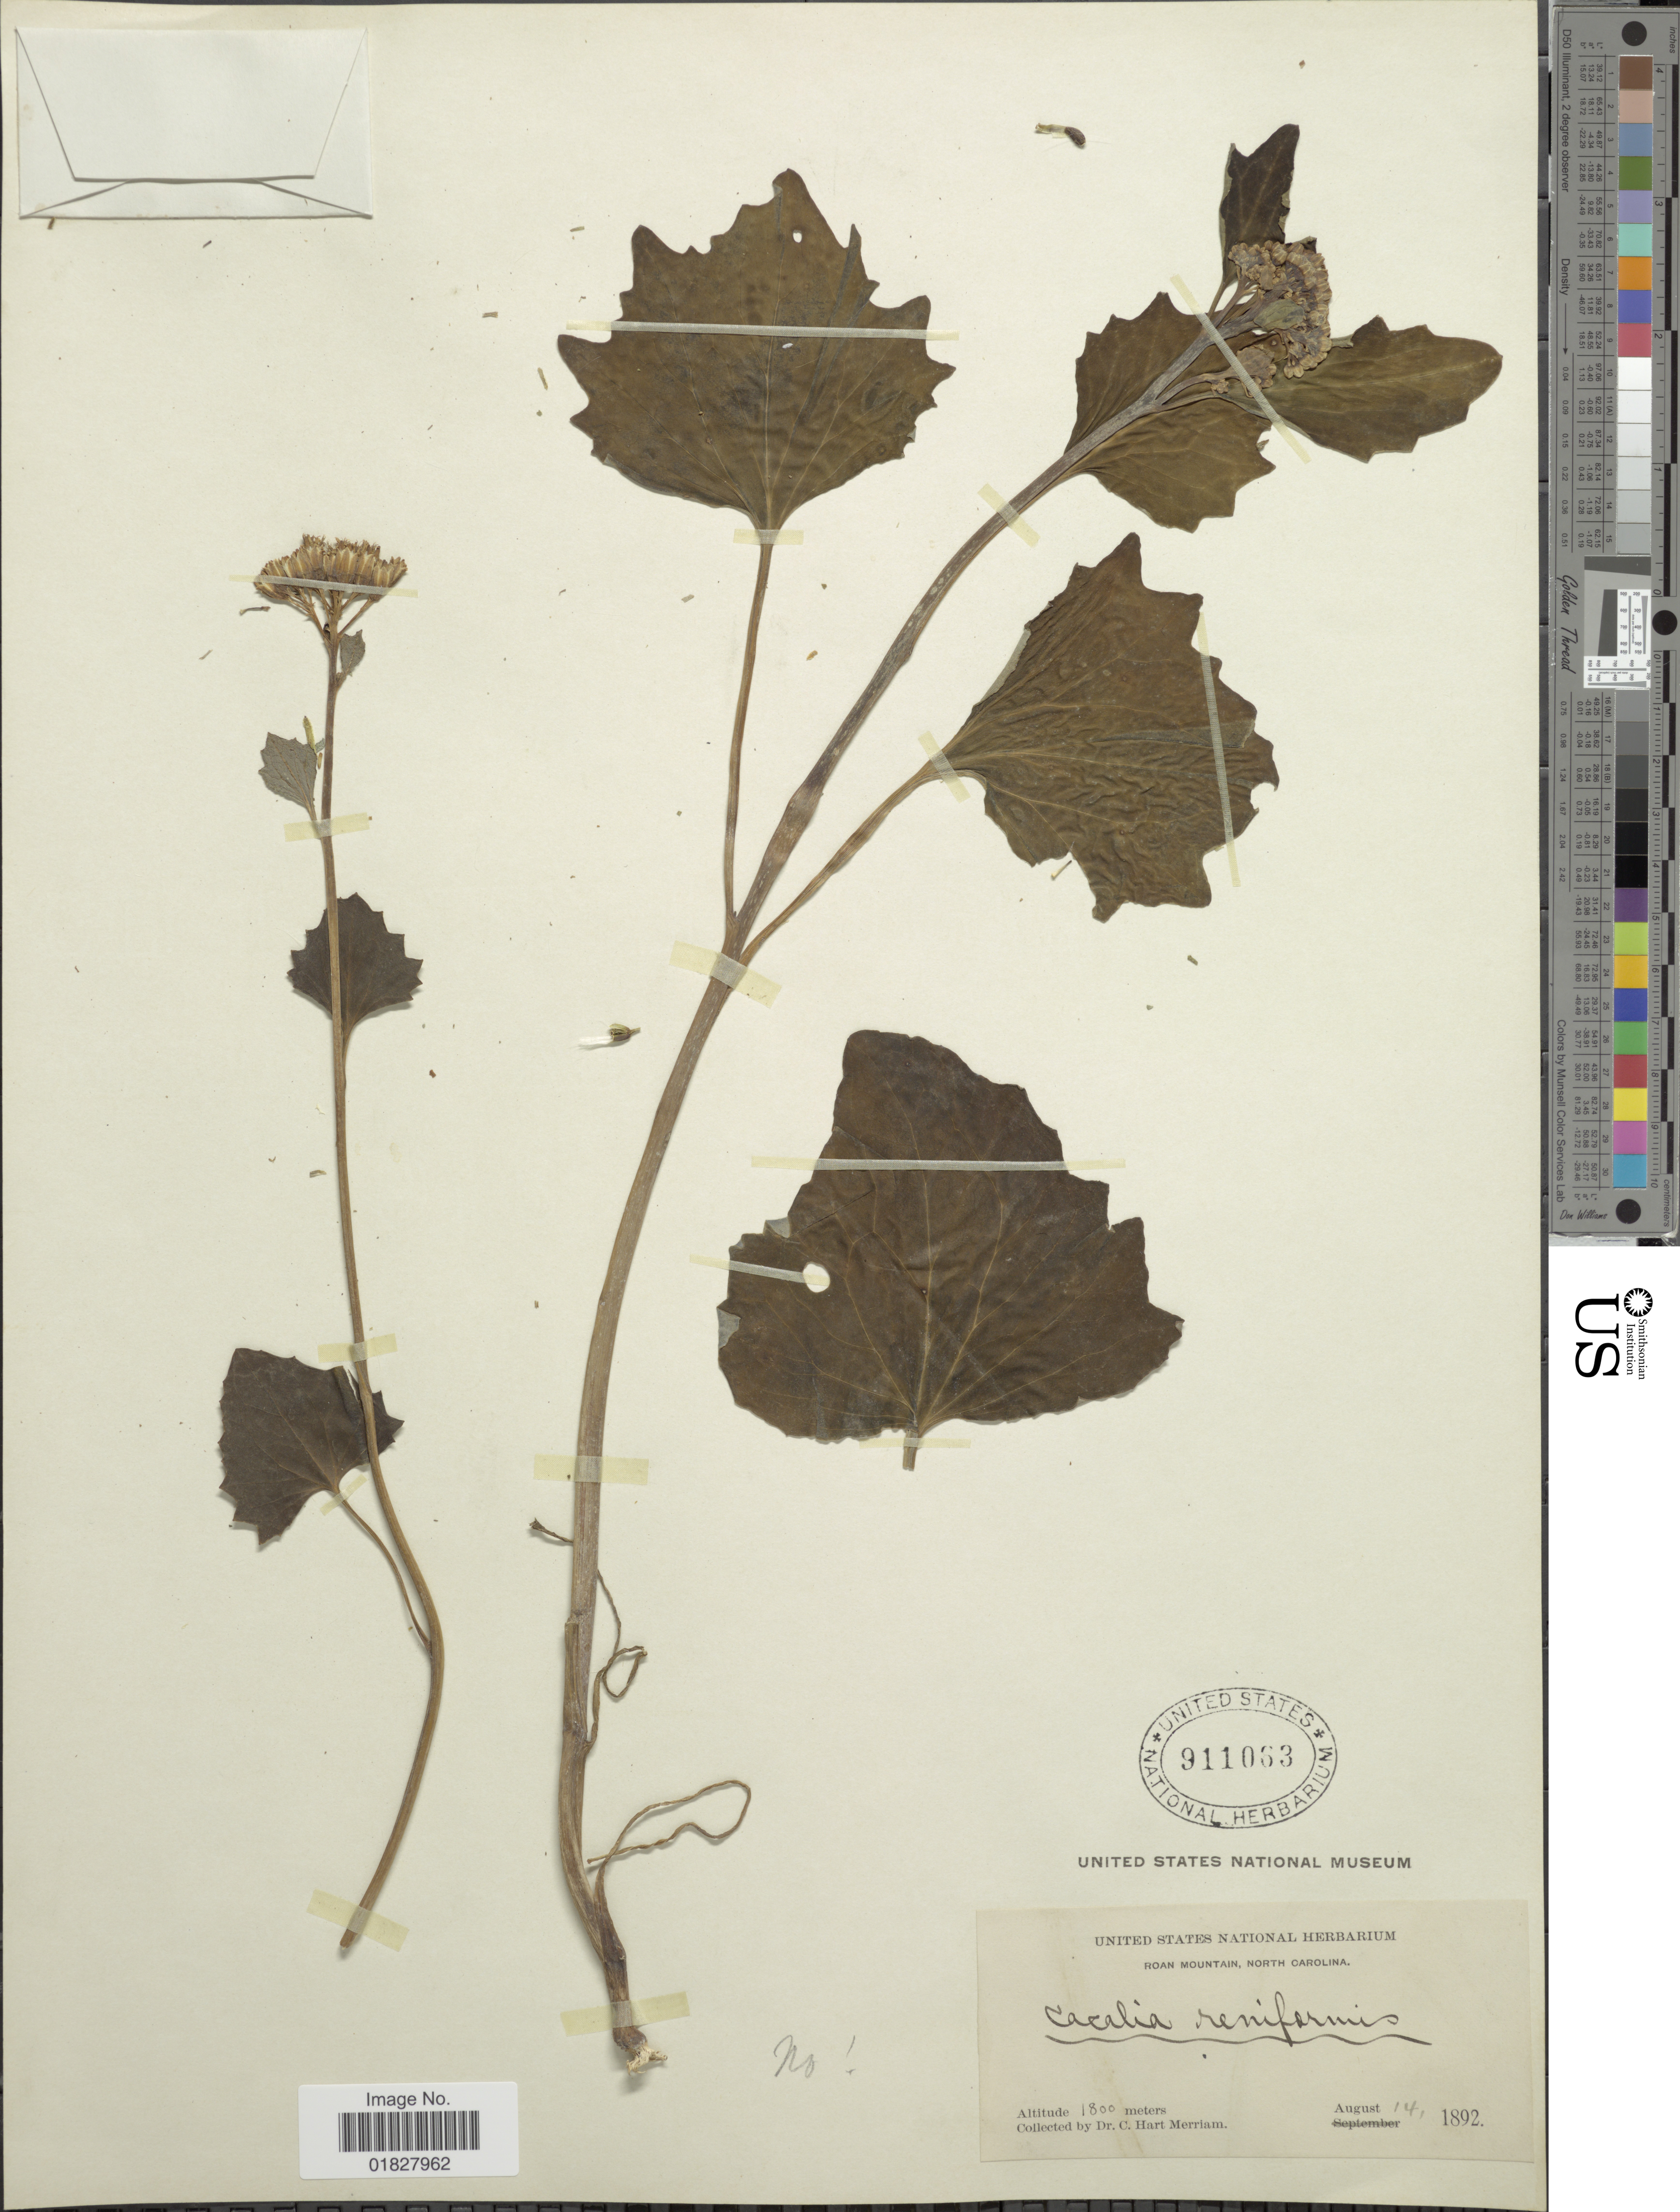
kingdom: Plantae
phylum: Tracheophyta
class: Magnoliopsida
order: Asterales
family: Asteraceae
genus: Arnoglossum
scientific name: Arnoglossum atriplicifolium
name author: (L.) H. Rob.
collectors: C. Merriam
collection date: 1892-08-14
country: United States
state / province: North Carolina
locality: Roan Mountain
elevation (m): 1800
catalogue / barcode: US 911063